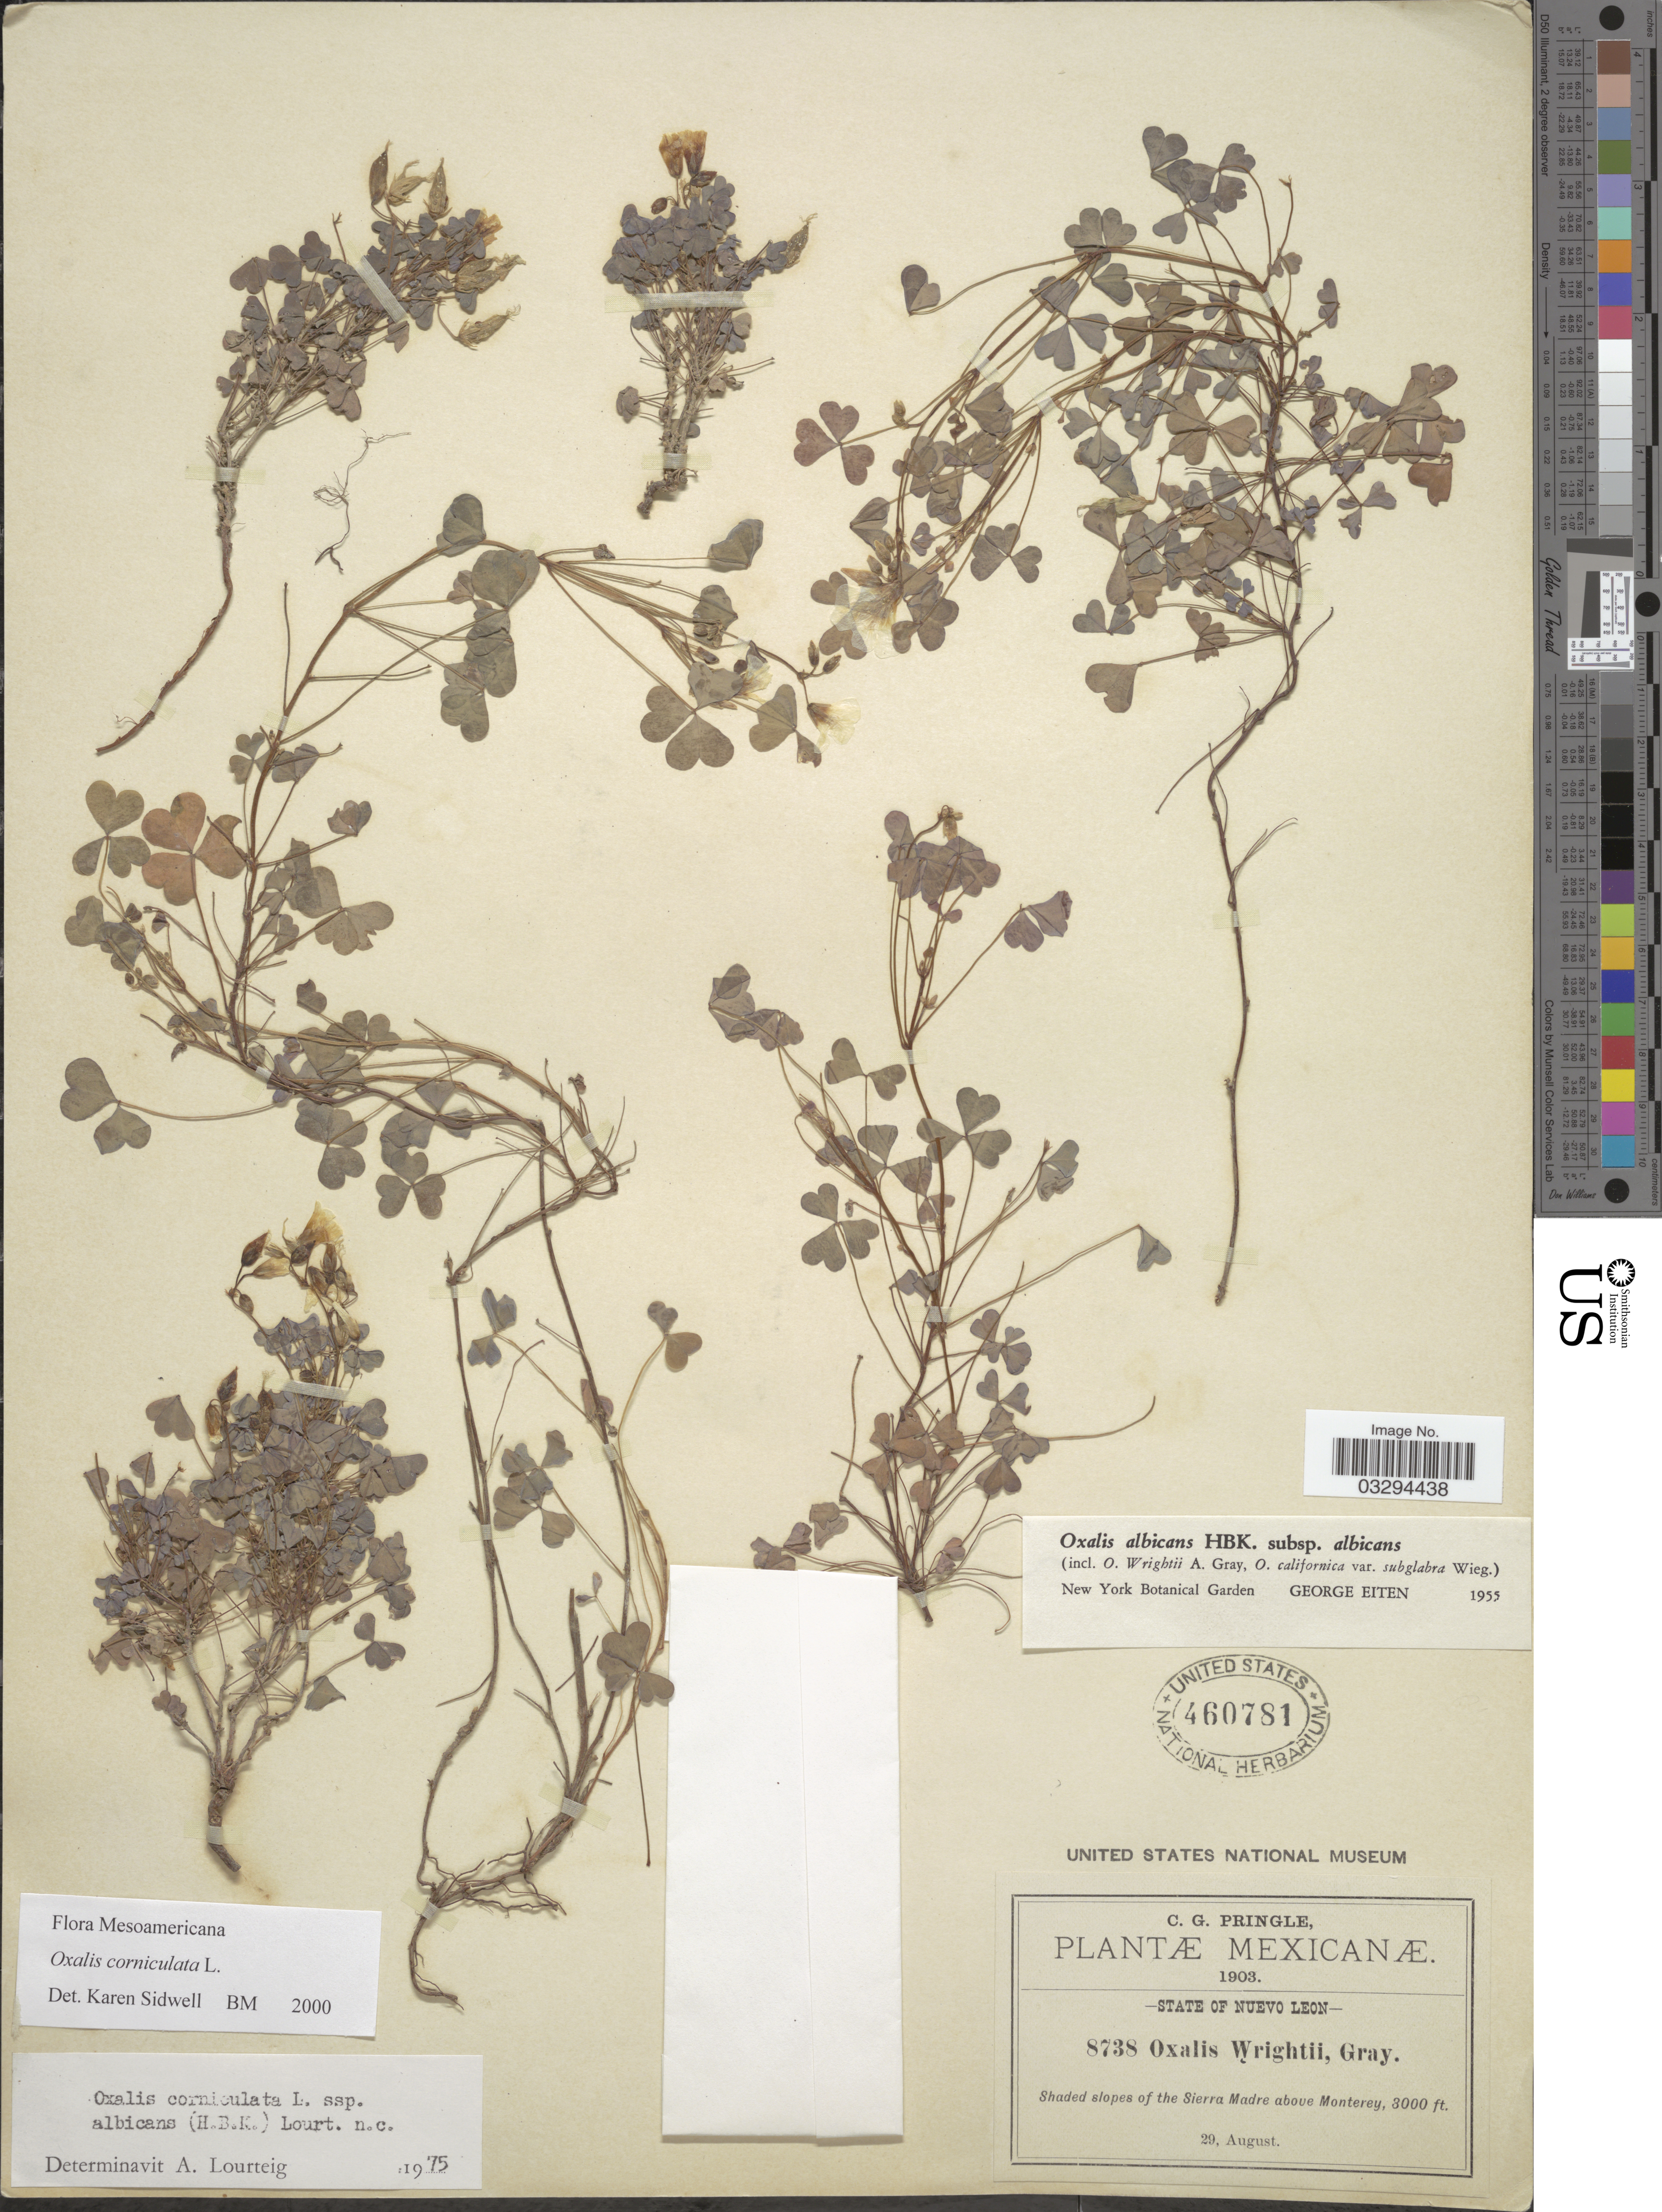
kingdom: Plantae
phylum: Tracheophyta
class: Magnoliopsida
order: Oxalidales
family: Oxalidaceae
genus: Oxalis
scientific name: Oxalis corniculata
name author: L.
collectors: C. G. Pringle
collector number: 8738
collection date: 1903-08-29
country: Mexico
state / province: Nuevo León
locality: Shaded slopes of the Sierra Madre above Monterey.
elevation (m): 914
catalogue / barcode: US 460781